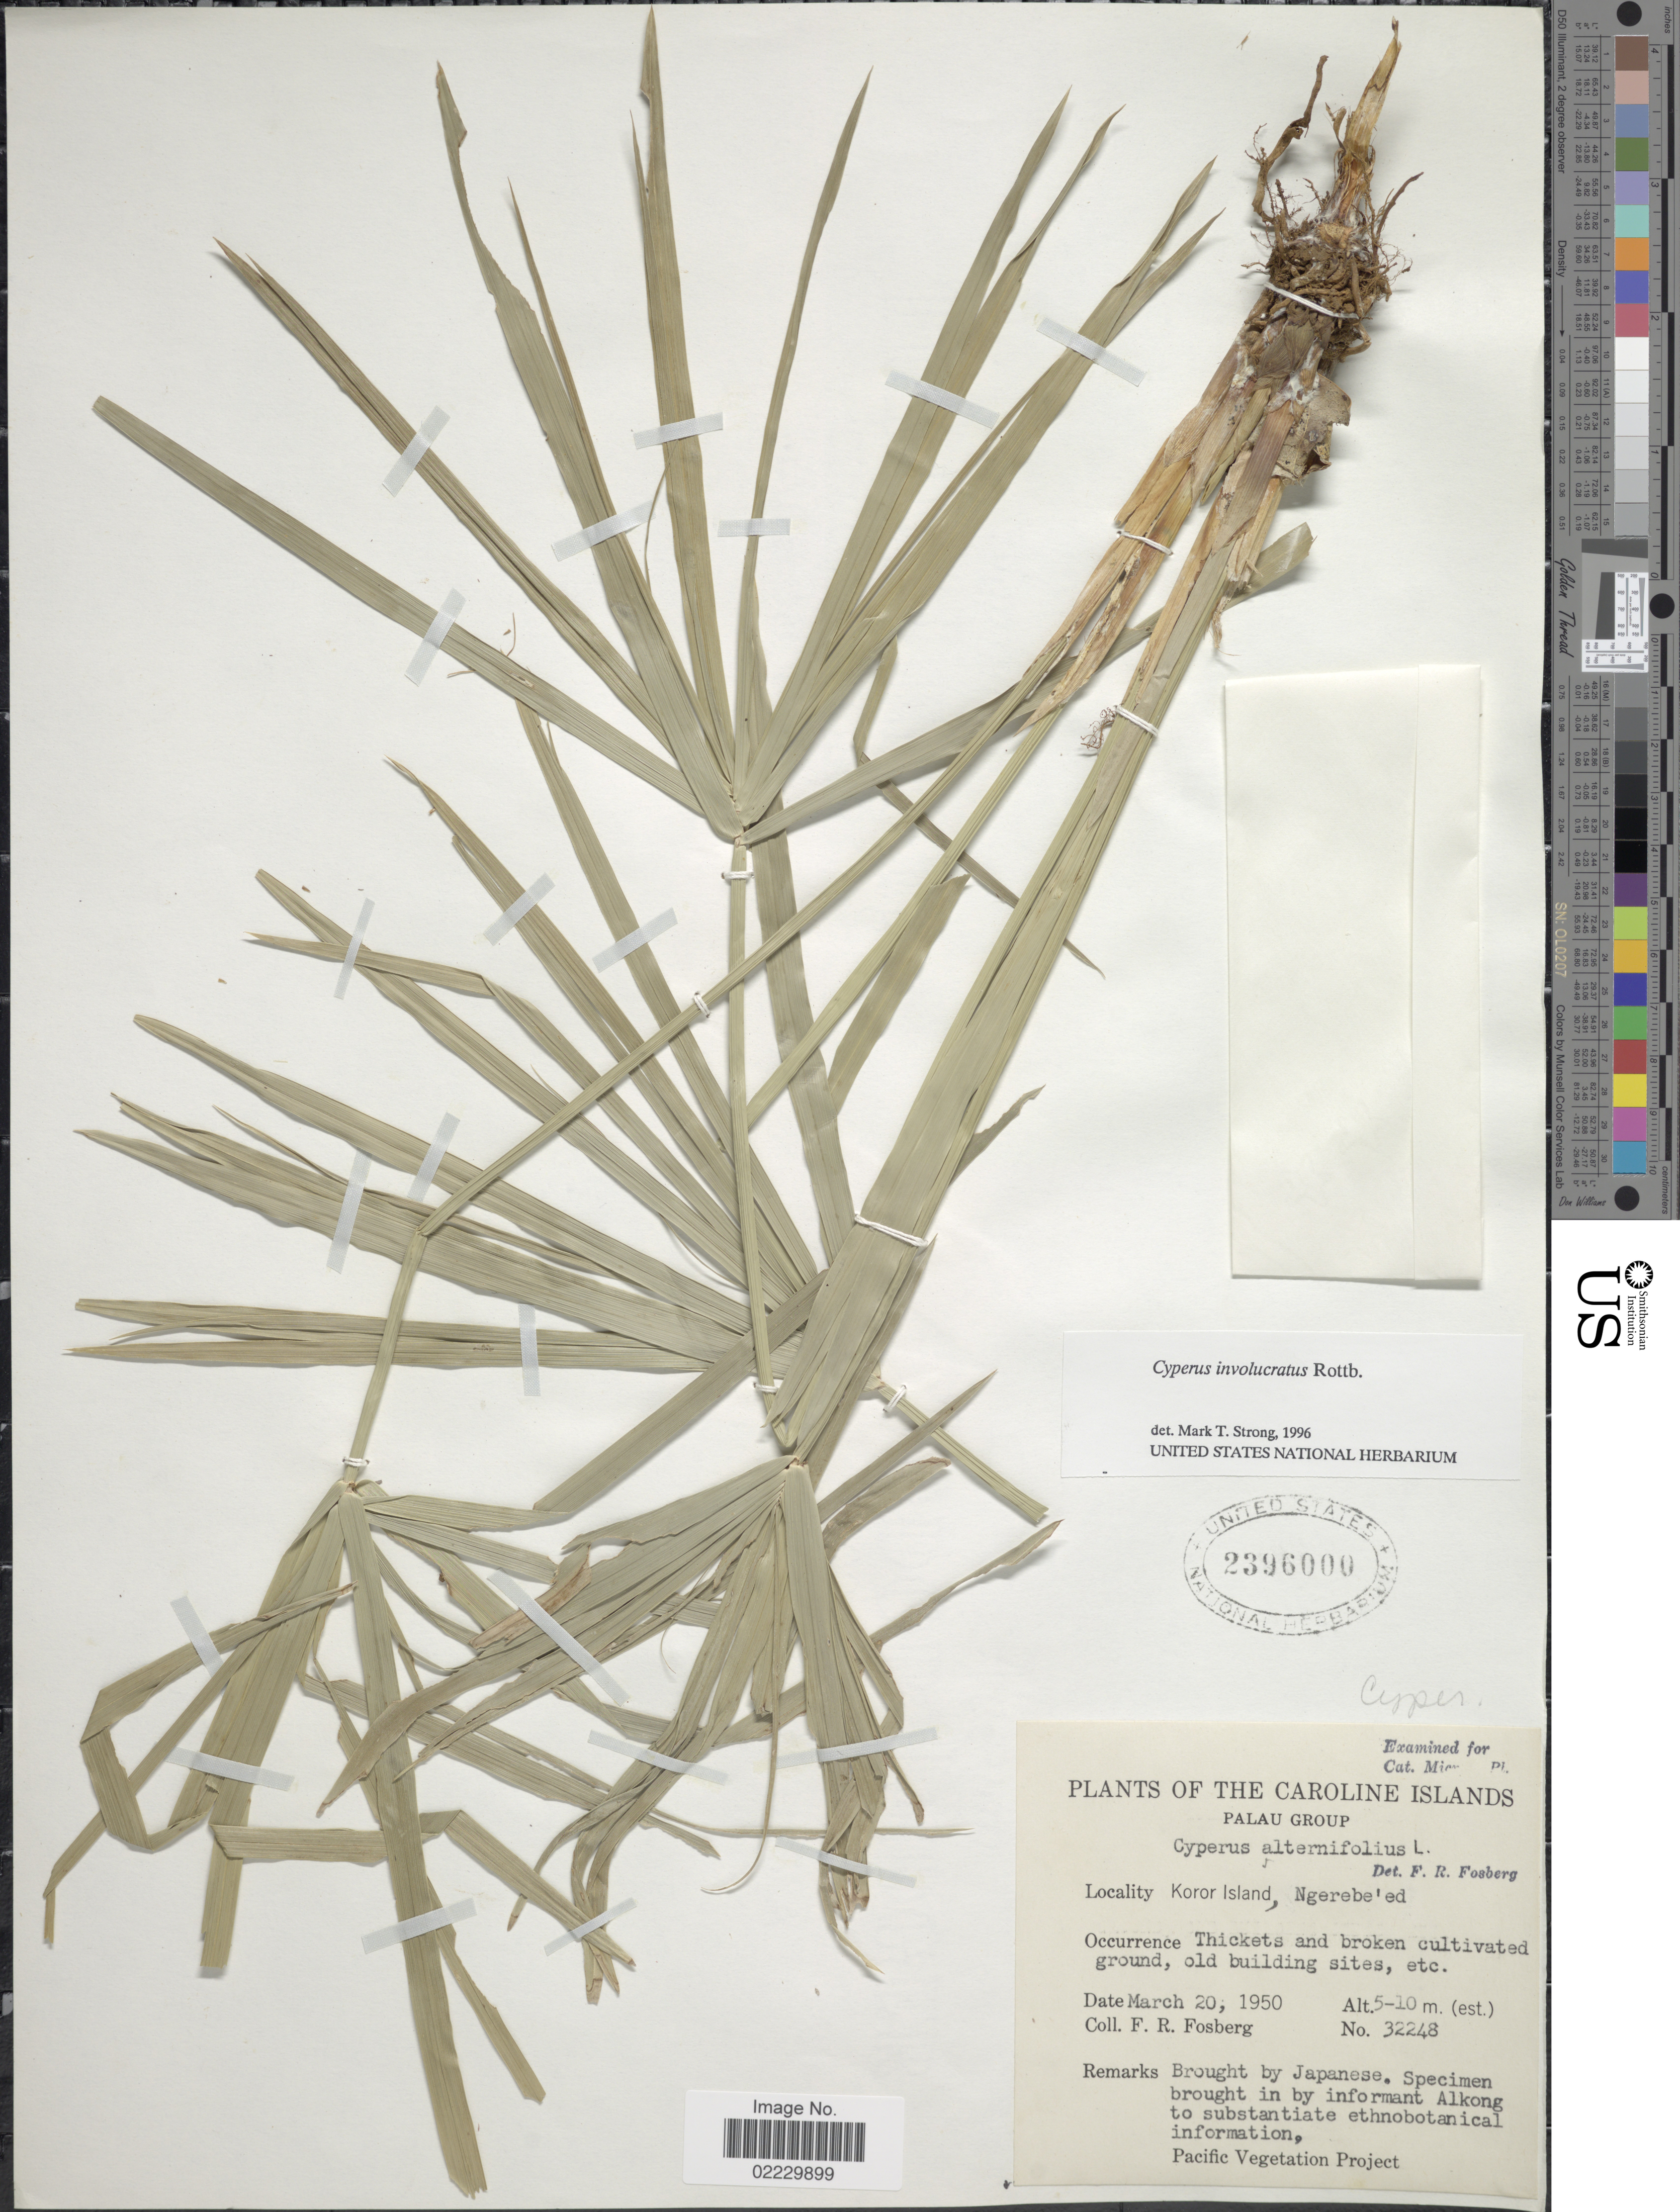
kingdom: Plantae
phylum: Tracheophyta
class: Liliopsida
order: Poales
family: Cyperaceae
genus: Cyperus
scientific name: Cyperus involucratus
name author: Rottb.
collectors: F. R. Fosberg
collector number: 32248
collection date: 1950-03-20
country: Palau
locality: The Caroline Islands. Palau Group. Koror Island, Ngerebe'ed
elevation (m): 5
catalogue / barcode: US 2396000